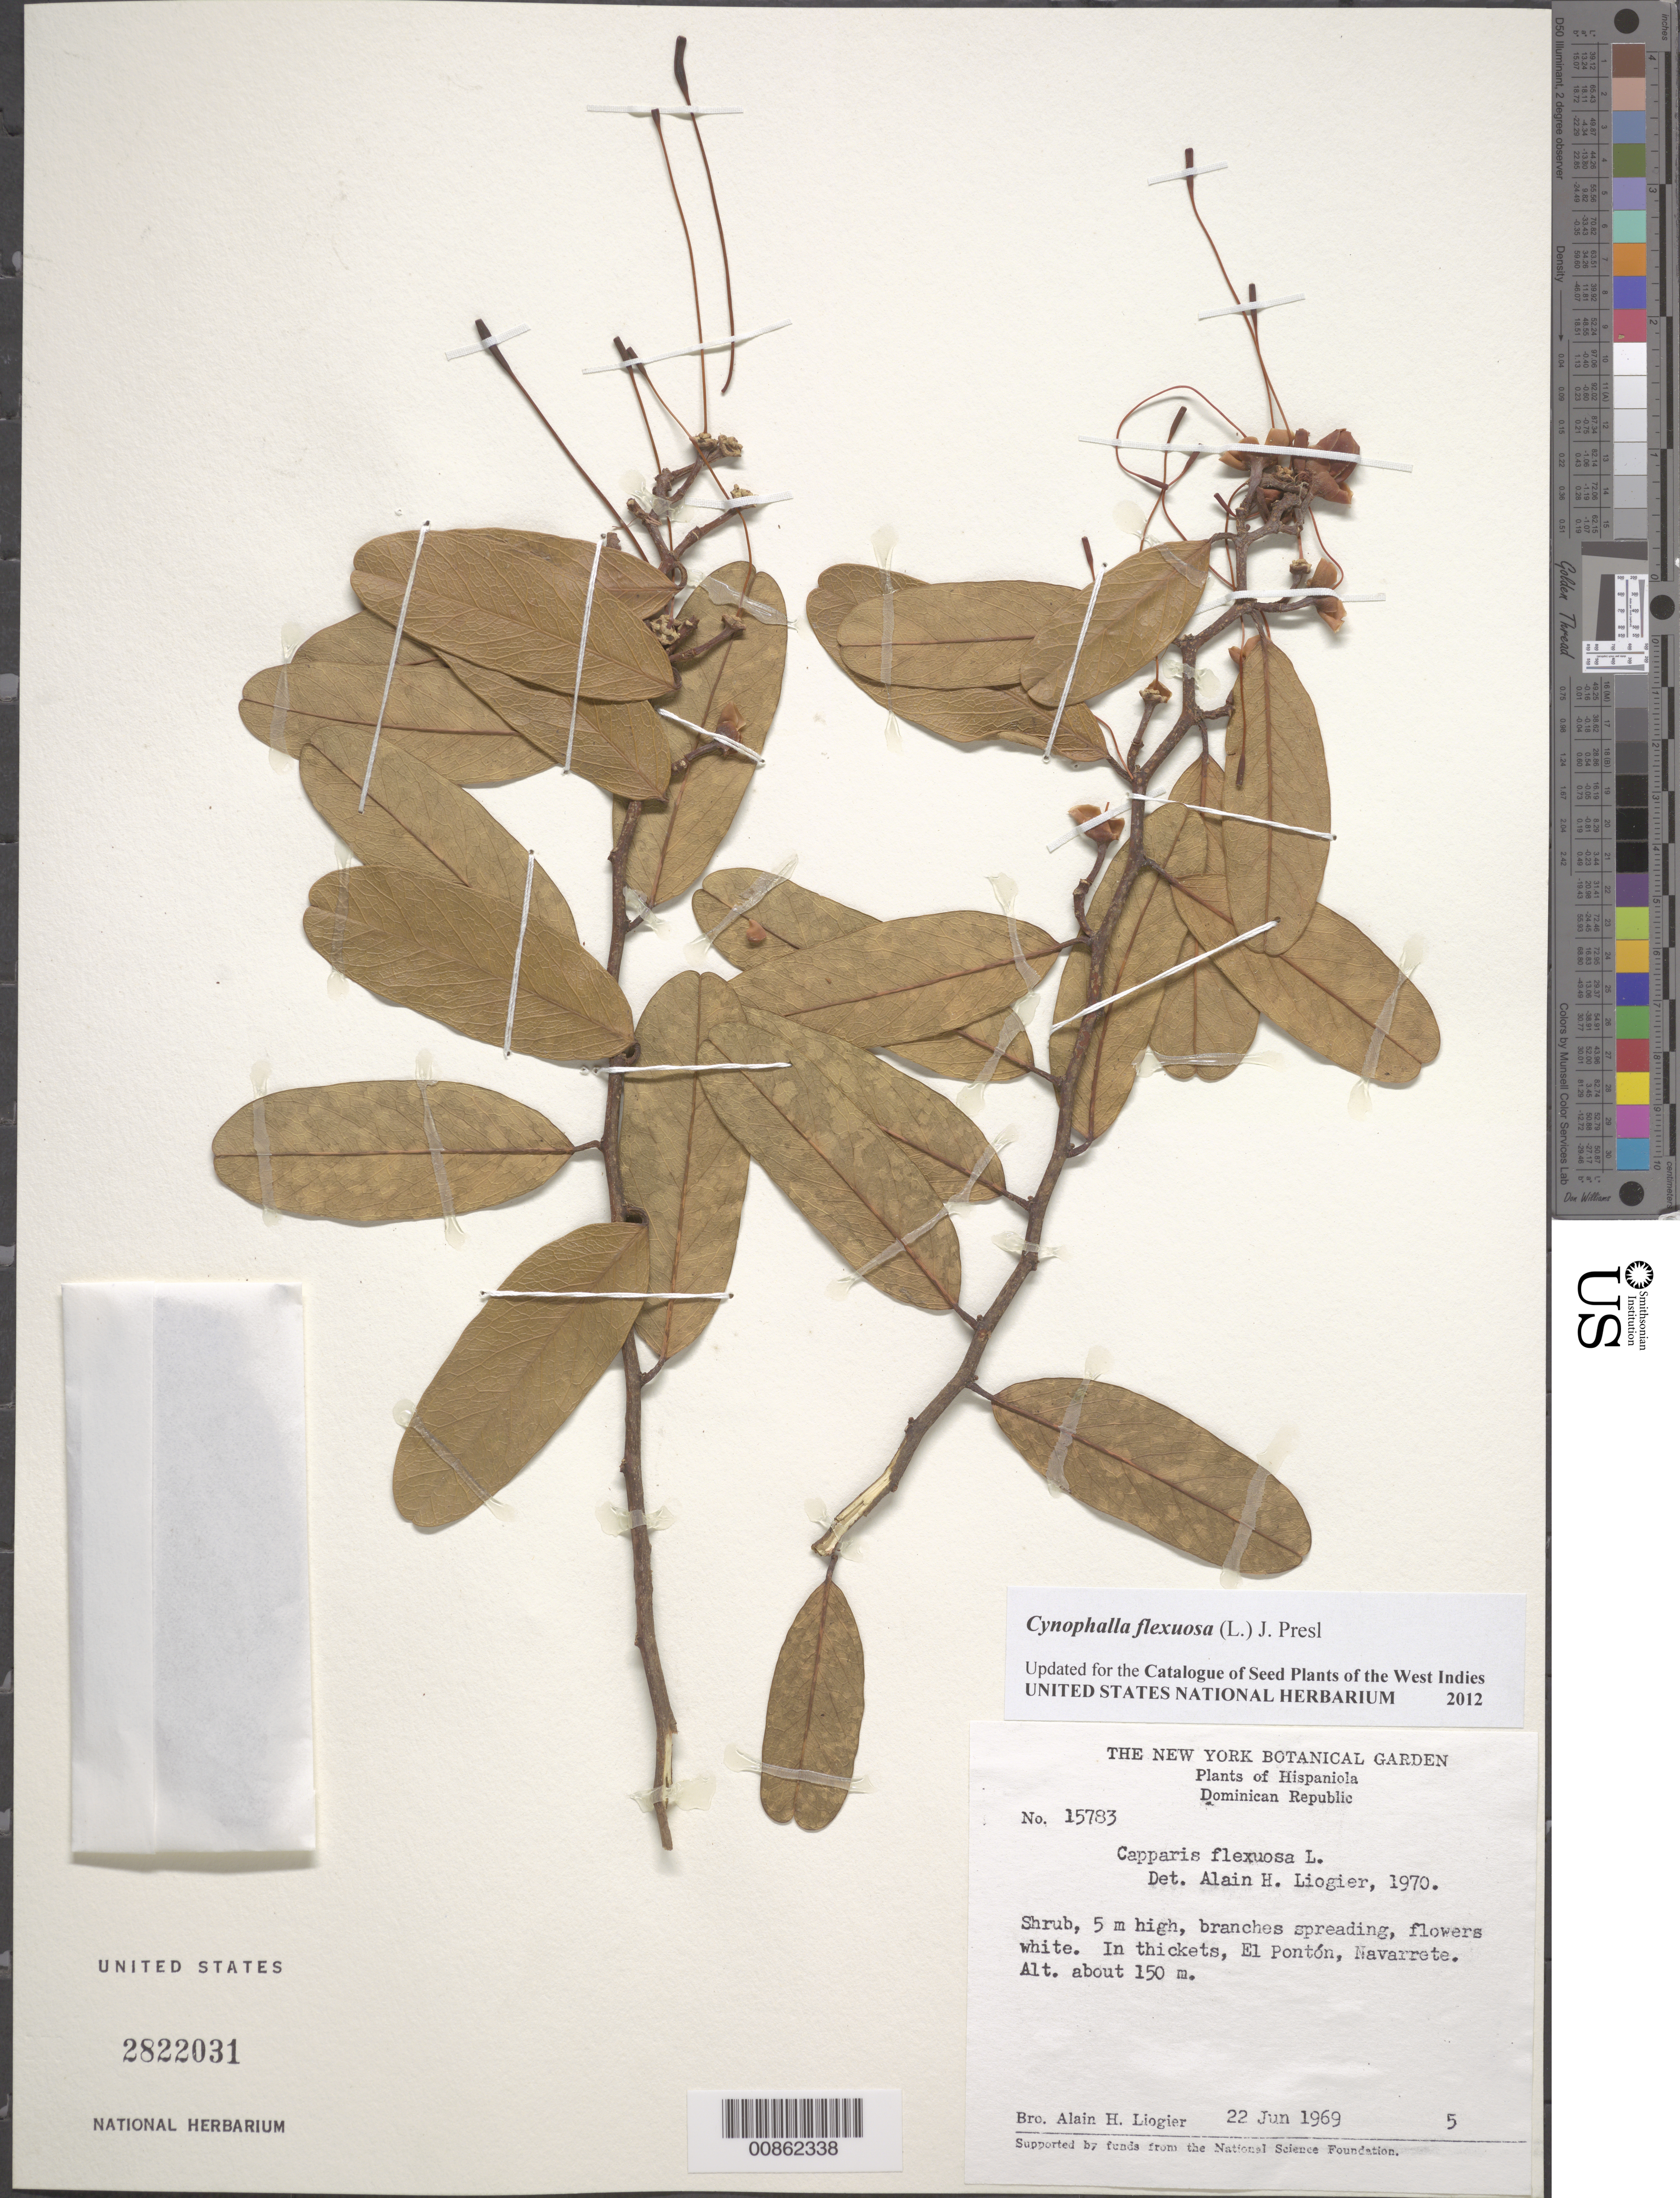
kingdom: Plantae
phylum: Tracheophyta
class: Magnoliopsida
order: Brassicales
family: Capparaceae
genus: Cynophalla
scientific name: Cynophalla flexuosa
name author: (L.) J. Presl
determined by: Liogier, Alain H.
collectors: A. H. Liogier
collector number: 15783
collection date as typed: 22 Jun 1969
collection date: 1969-06-22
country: Dominican Republic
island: Hispaniola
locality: El Portón, Navarrete.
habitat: In thickets.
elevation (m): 150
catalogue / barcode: US 2822031